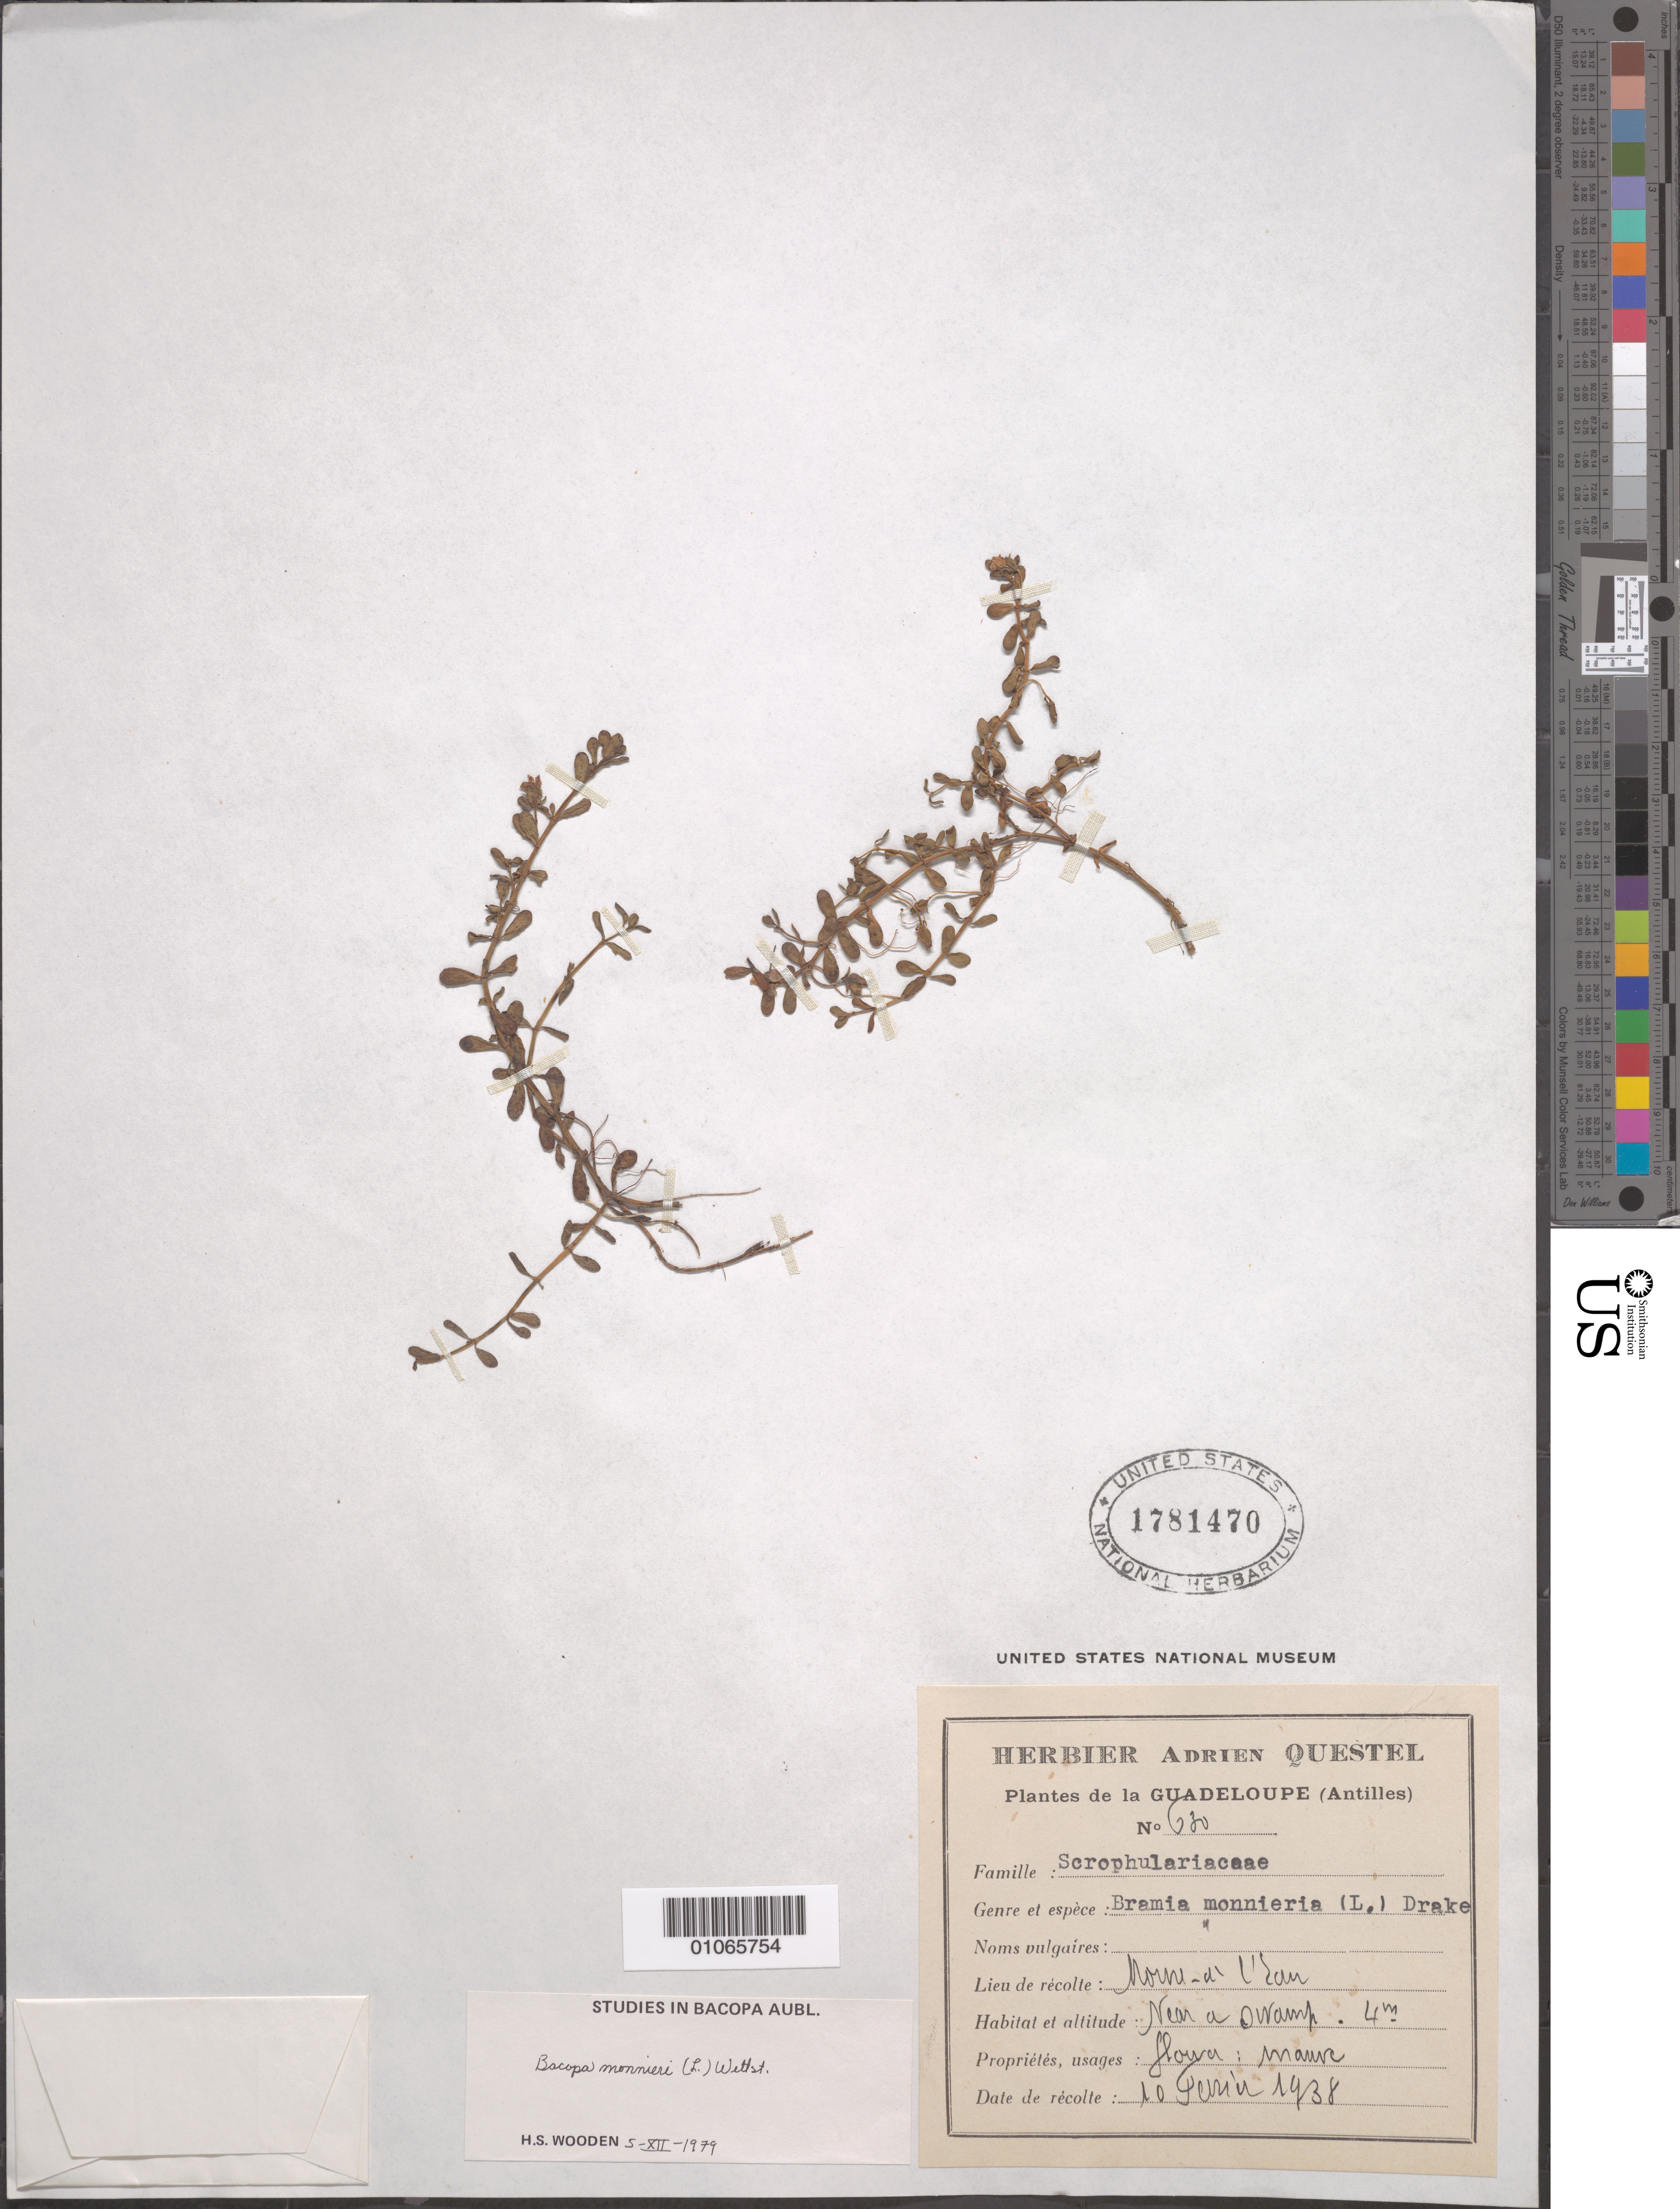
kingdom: Plantae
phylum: Tracheophyta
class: Magnoliopsida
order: Lamiales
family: Plantaginaceae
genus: Bacopa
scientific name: Bacopa monnieri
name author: (L.) Wettst.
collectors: A. Questel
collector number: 680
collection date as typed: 10 Feb 1938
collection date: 1938-02-10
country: Guadeloupe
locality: Near a swamp, Morne a l'dau?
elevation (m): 4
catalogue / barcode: US 1781470